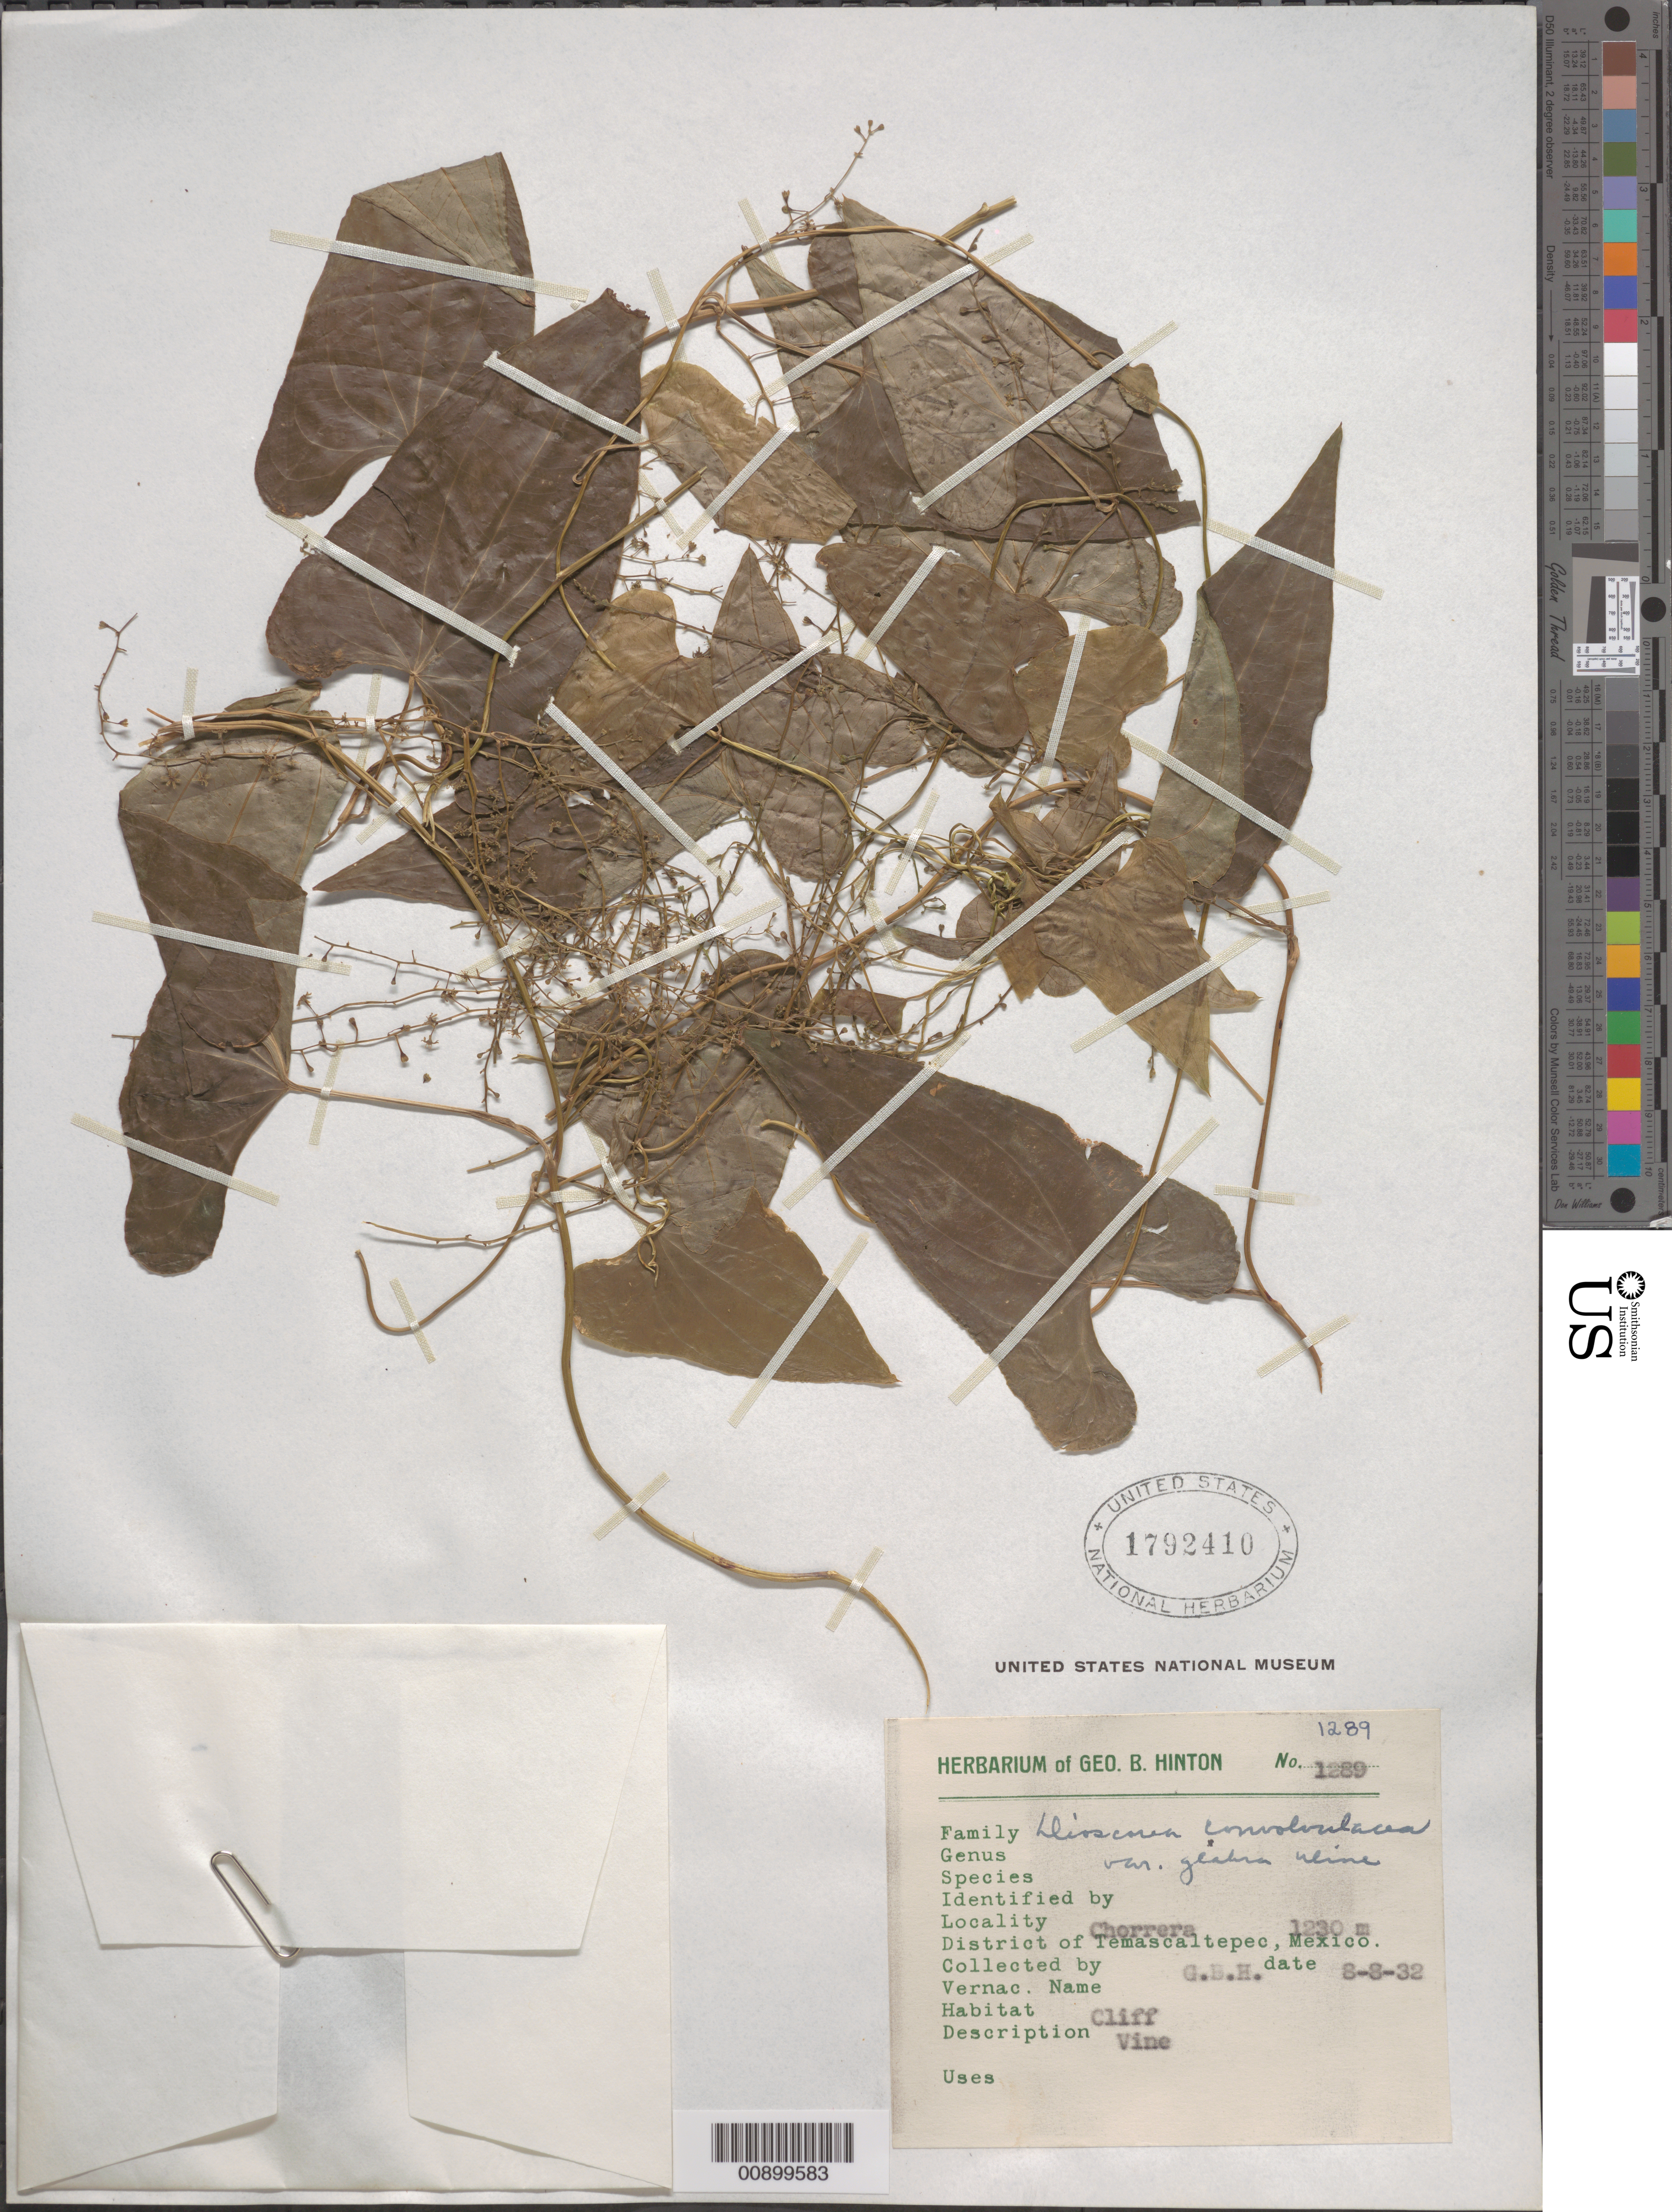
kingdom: Plantae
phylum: Tracheophyta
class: Liliopsida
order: Dioscoreales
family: Dioscoreaceae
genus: Dioscorea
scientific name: Dioscorea convolvulacea var. glabra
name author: (Hemsl.) Uline ex R. Knuth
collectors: G. B. Hinton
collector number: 1289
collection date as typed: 08 Aug 1932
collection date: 1932-08-08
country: Mexico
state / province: México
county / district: Temascaltepec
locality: Chorrera, District of Temascaltepec, State of México.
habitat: Cliff.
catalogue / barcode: US 1792410